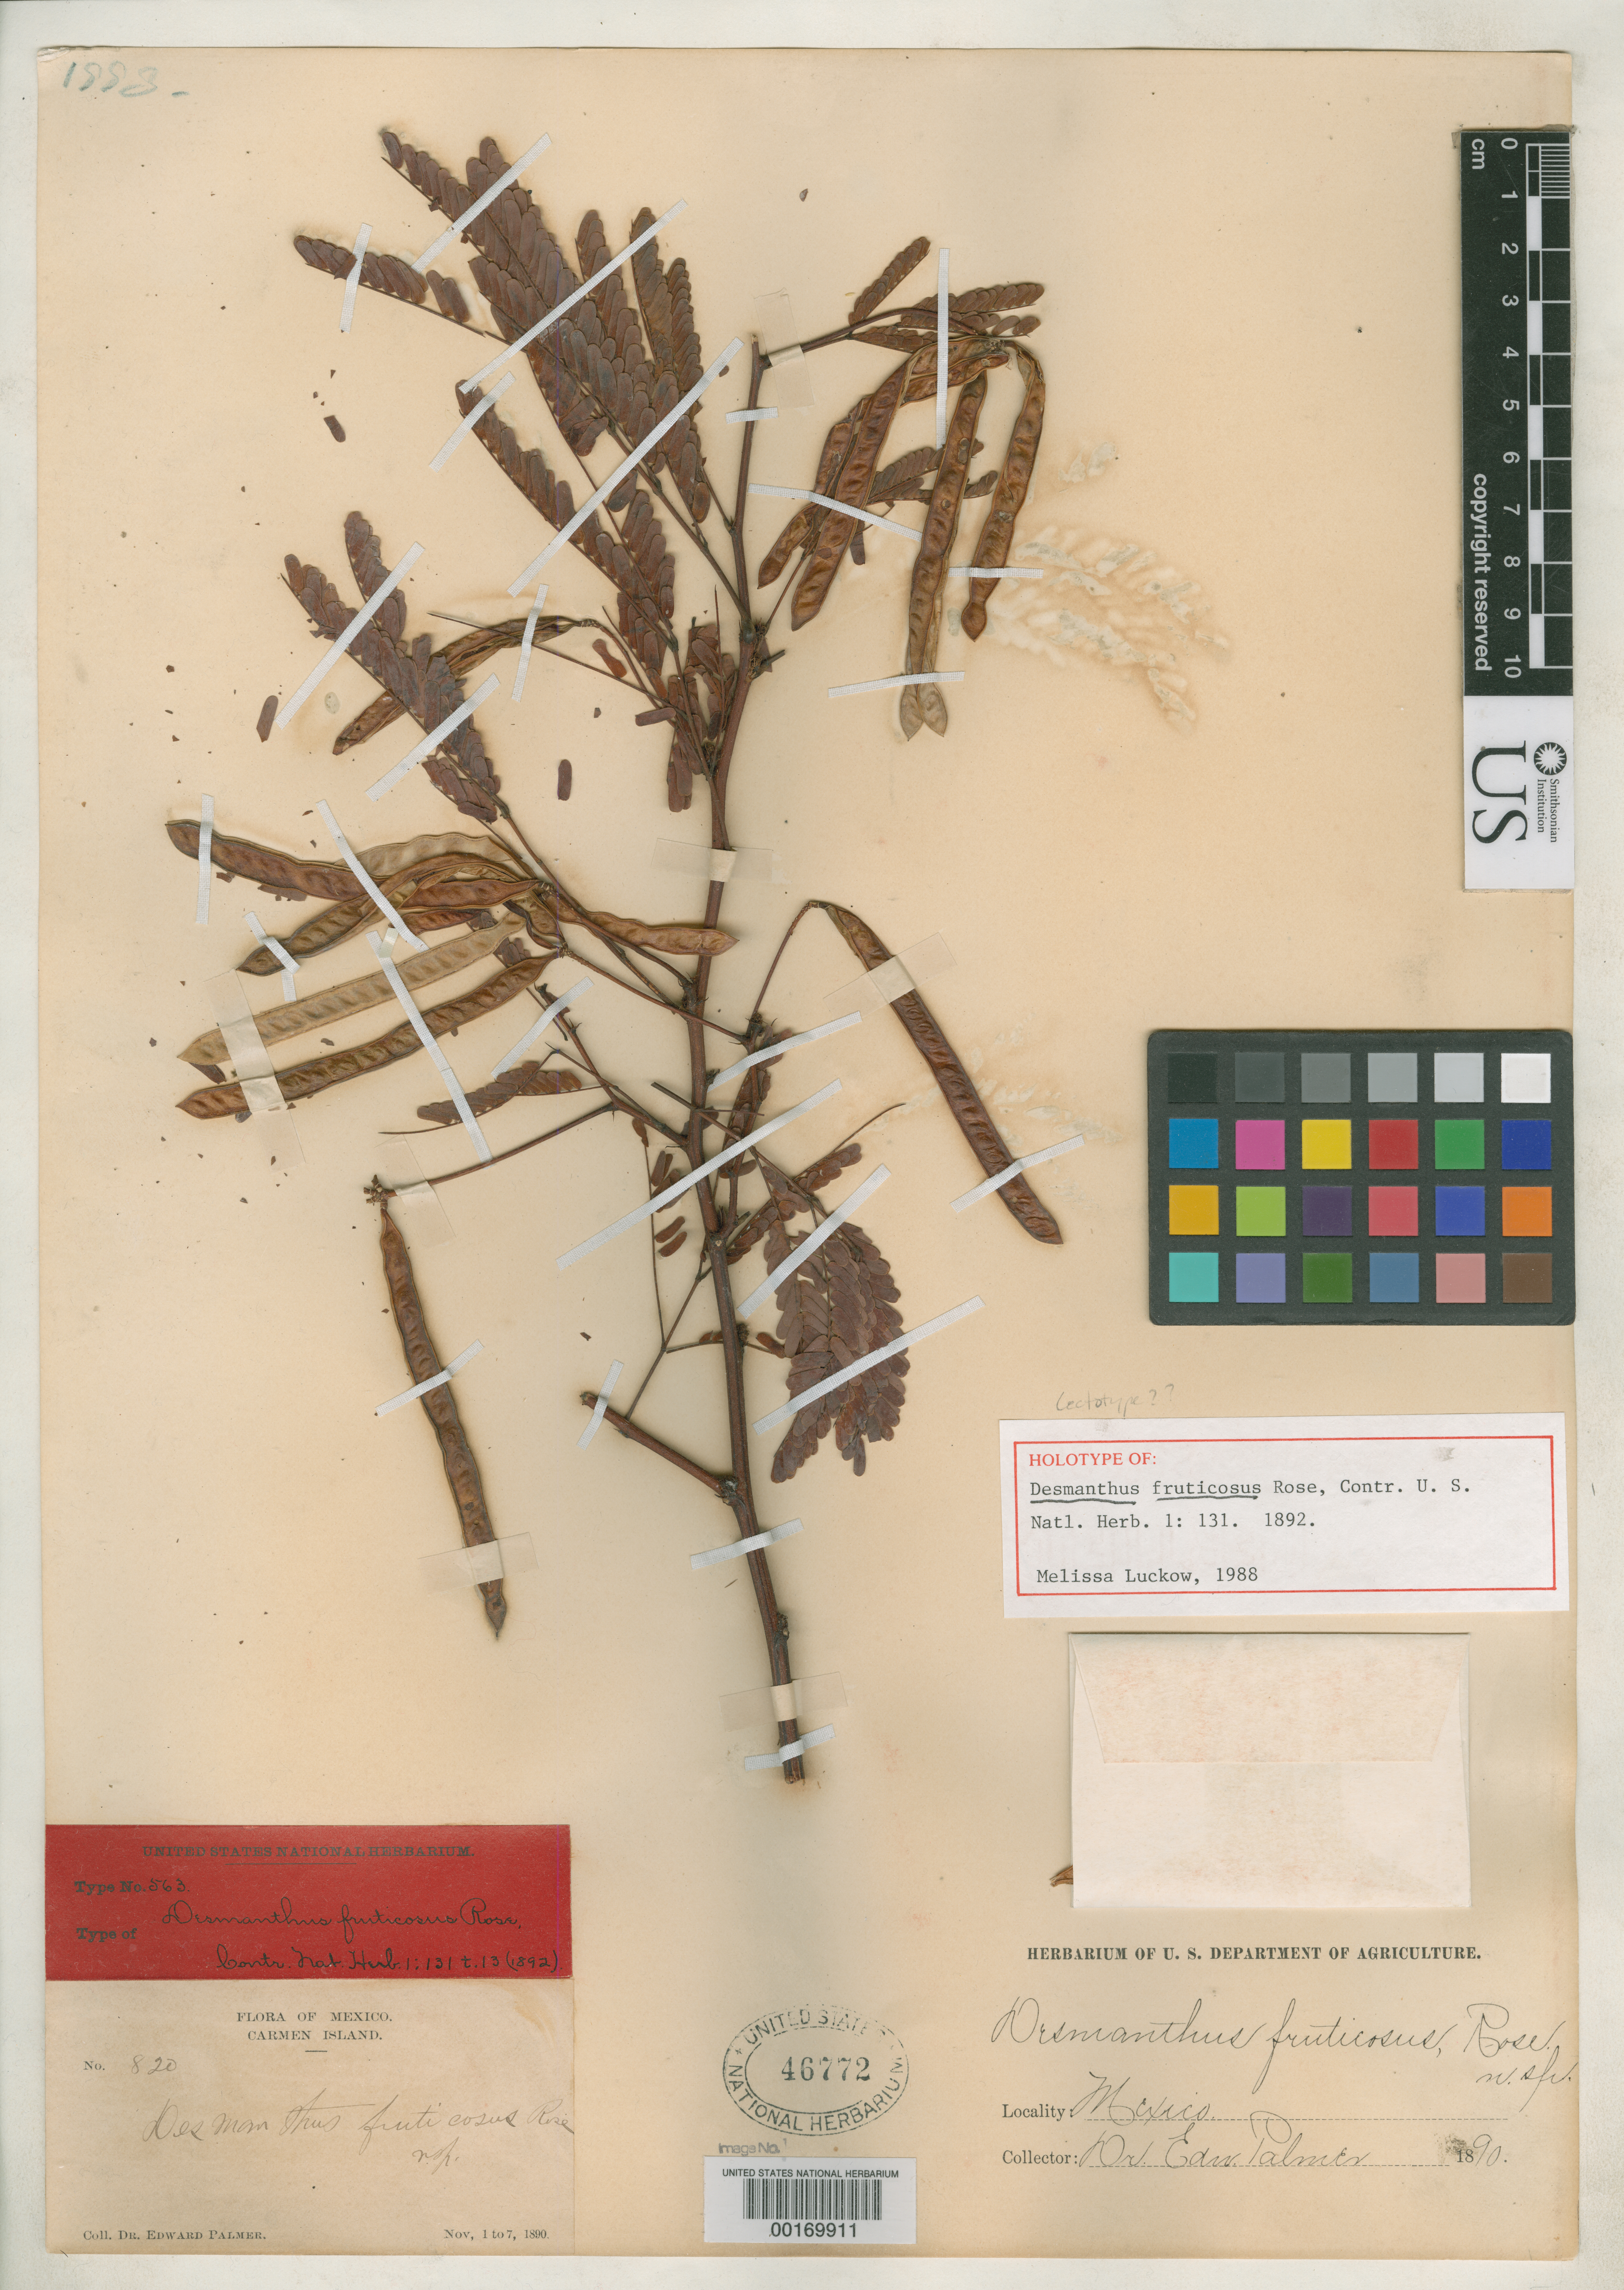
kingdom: Plantae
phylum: Tracheophyta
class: Magnoliopsida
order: Fabales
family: Fabaceae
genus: Desmanthus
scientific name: Desmanthus fruticosus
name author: Rose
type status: Holotype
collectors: E. Palmer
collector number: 820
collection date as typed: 01 Nov 1890 to 07 Nov 1890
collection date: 1890-11-01/1890-11-07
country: Mexico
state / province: Baja California Sur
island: Carmen Island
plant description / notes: One of two original sheets (USNH 46772 & 46773). Annotated and cited as "holotype" by M. Luckow (1993), effectively lectotypified?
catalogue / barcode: US 46772